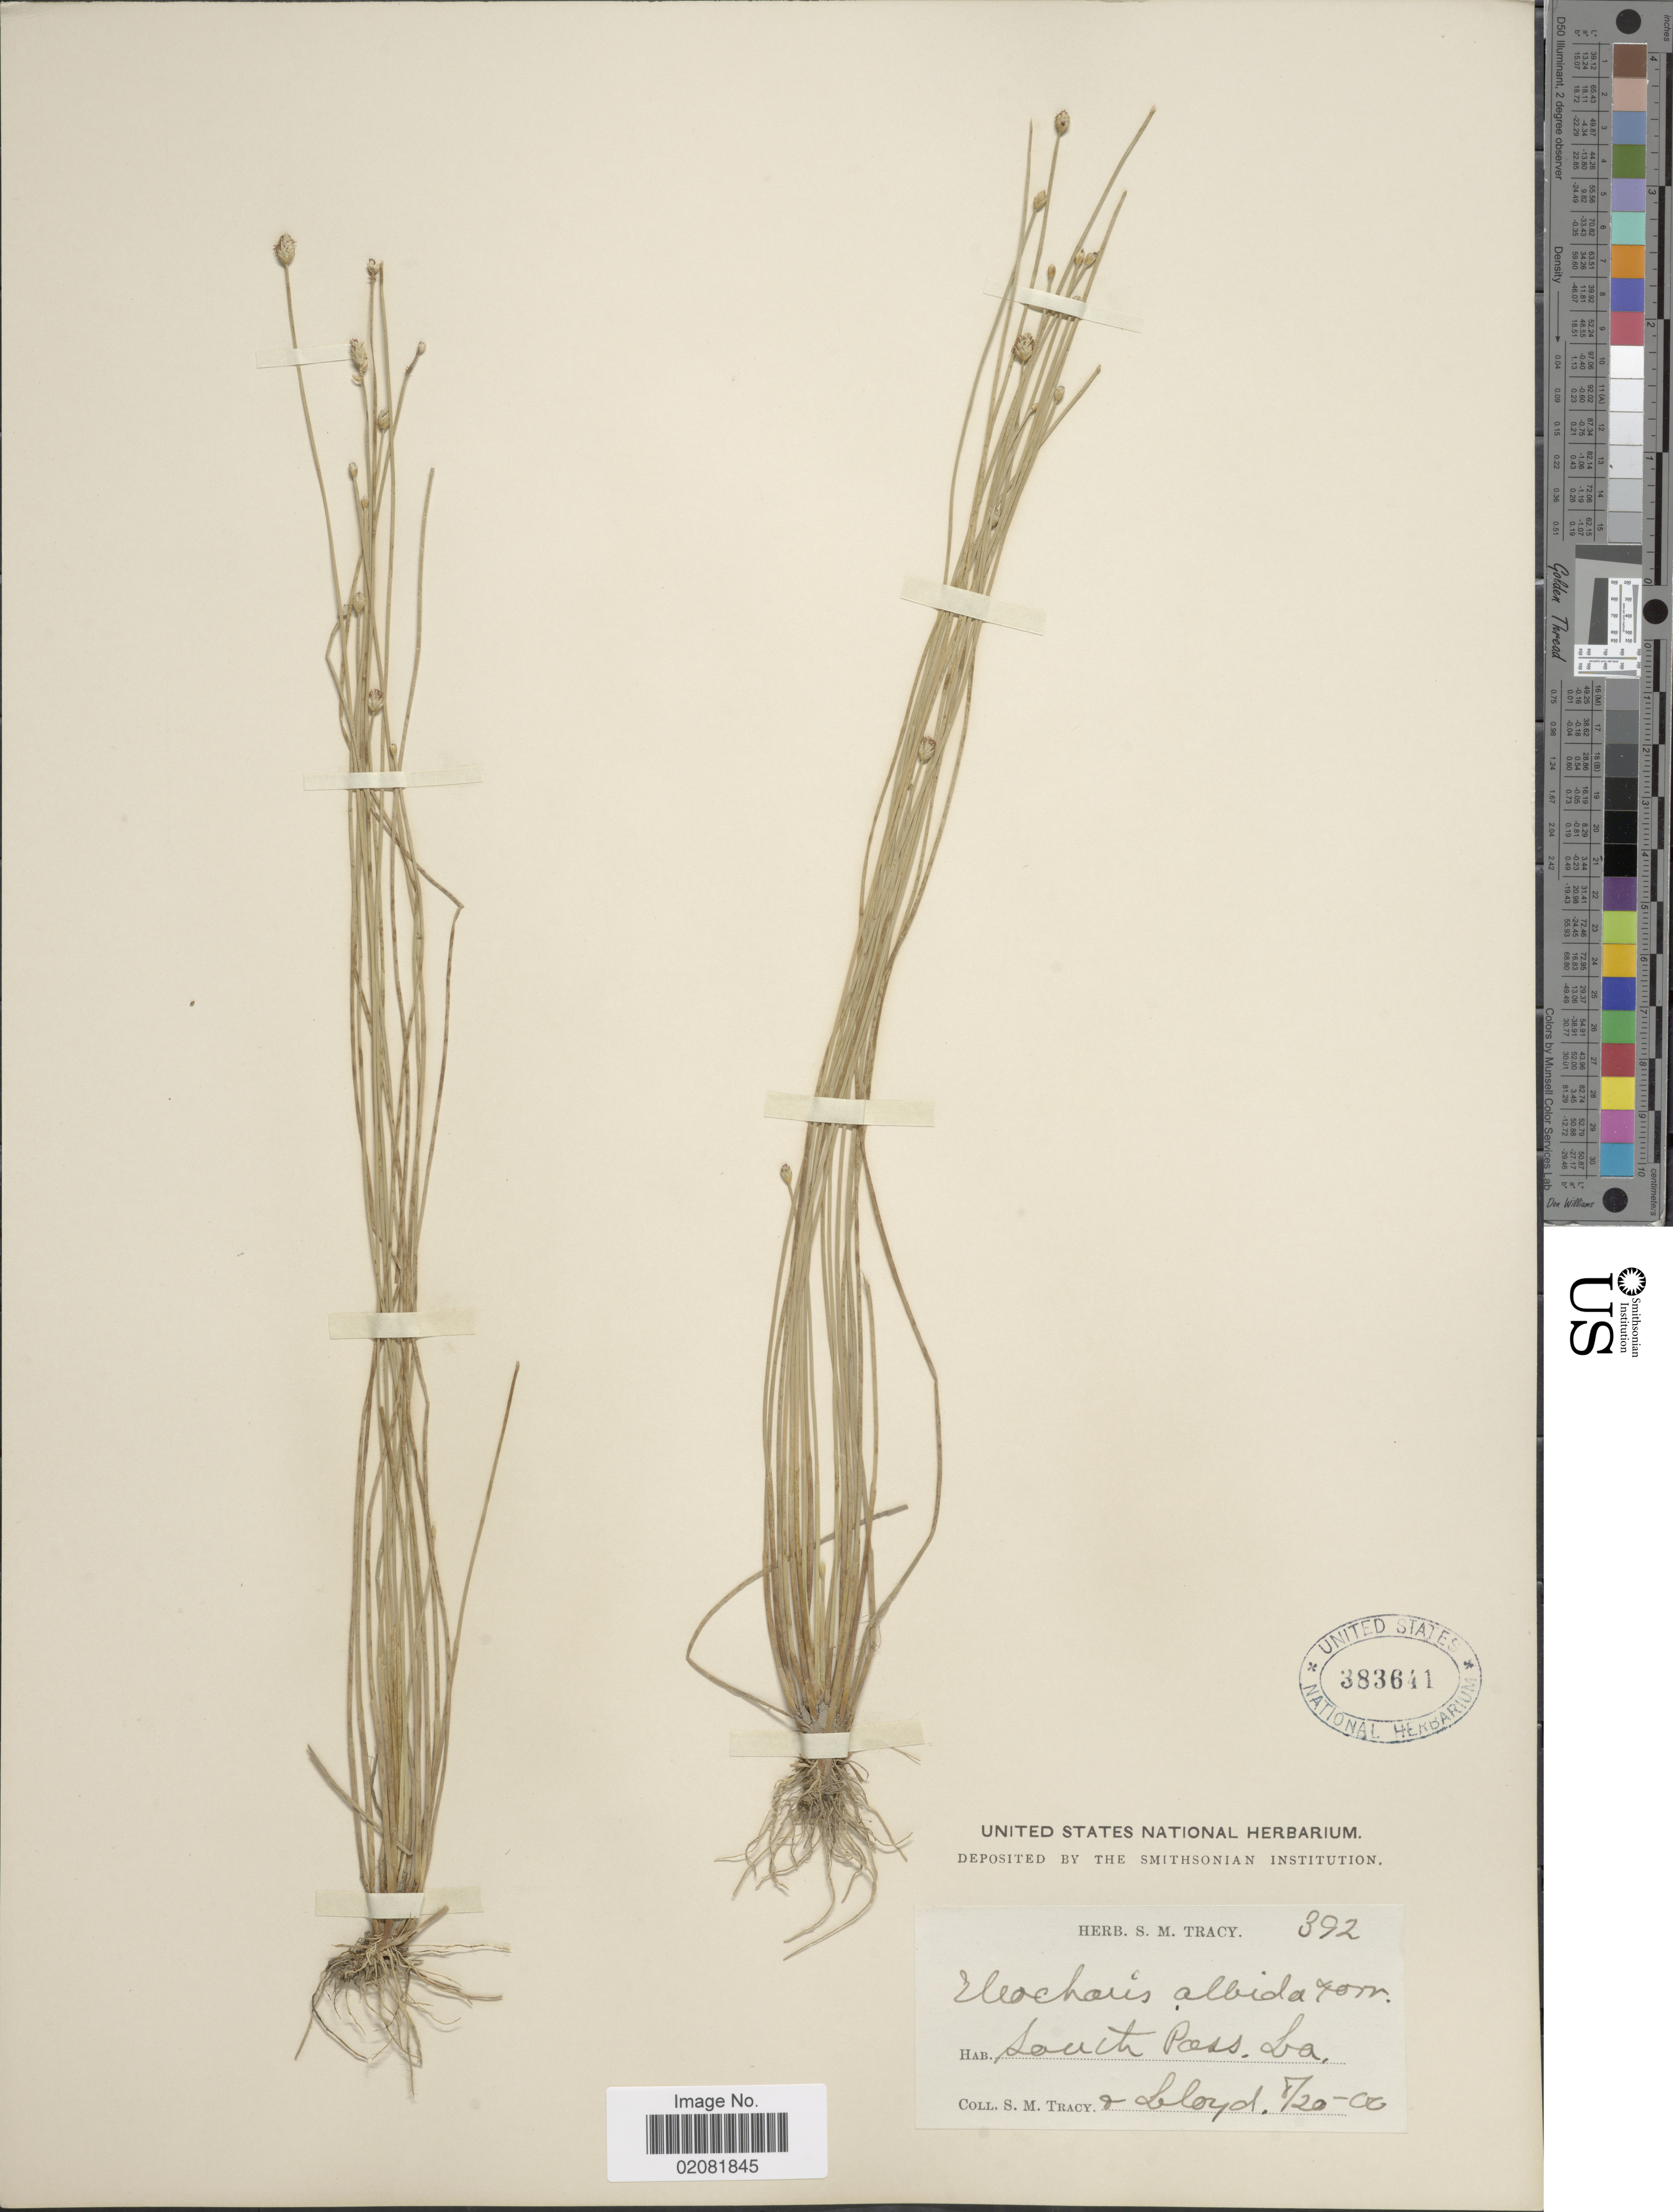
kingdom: Plantae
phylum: Tracheophyta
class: Liliopsida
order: Poales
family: Cyperaceae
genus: Eleocharis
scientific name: Eleocharis albida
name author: Torr.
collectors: S. M. Tracy & -- Lloyd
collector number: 392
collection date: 1900-08-20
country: United States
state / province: Louisiana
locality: South Pass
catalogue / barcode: US 383641